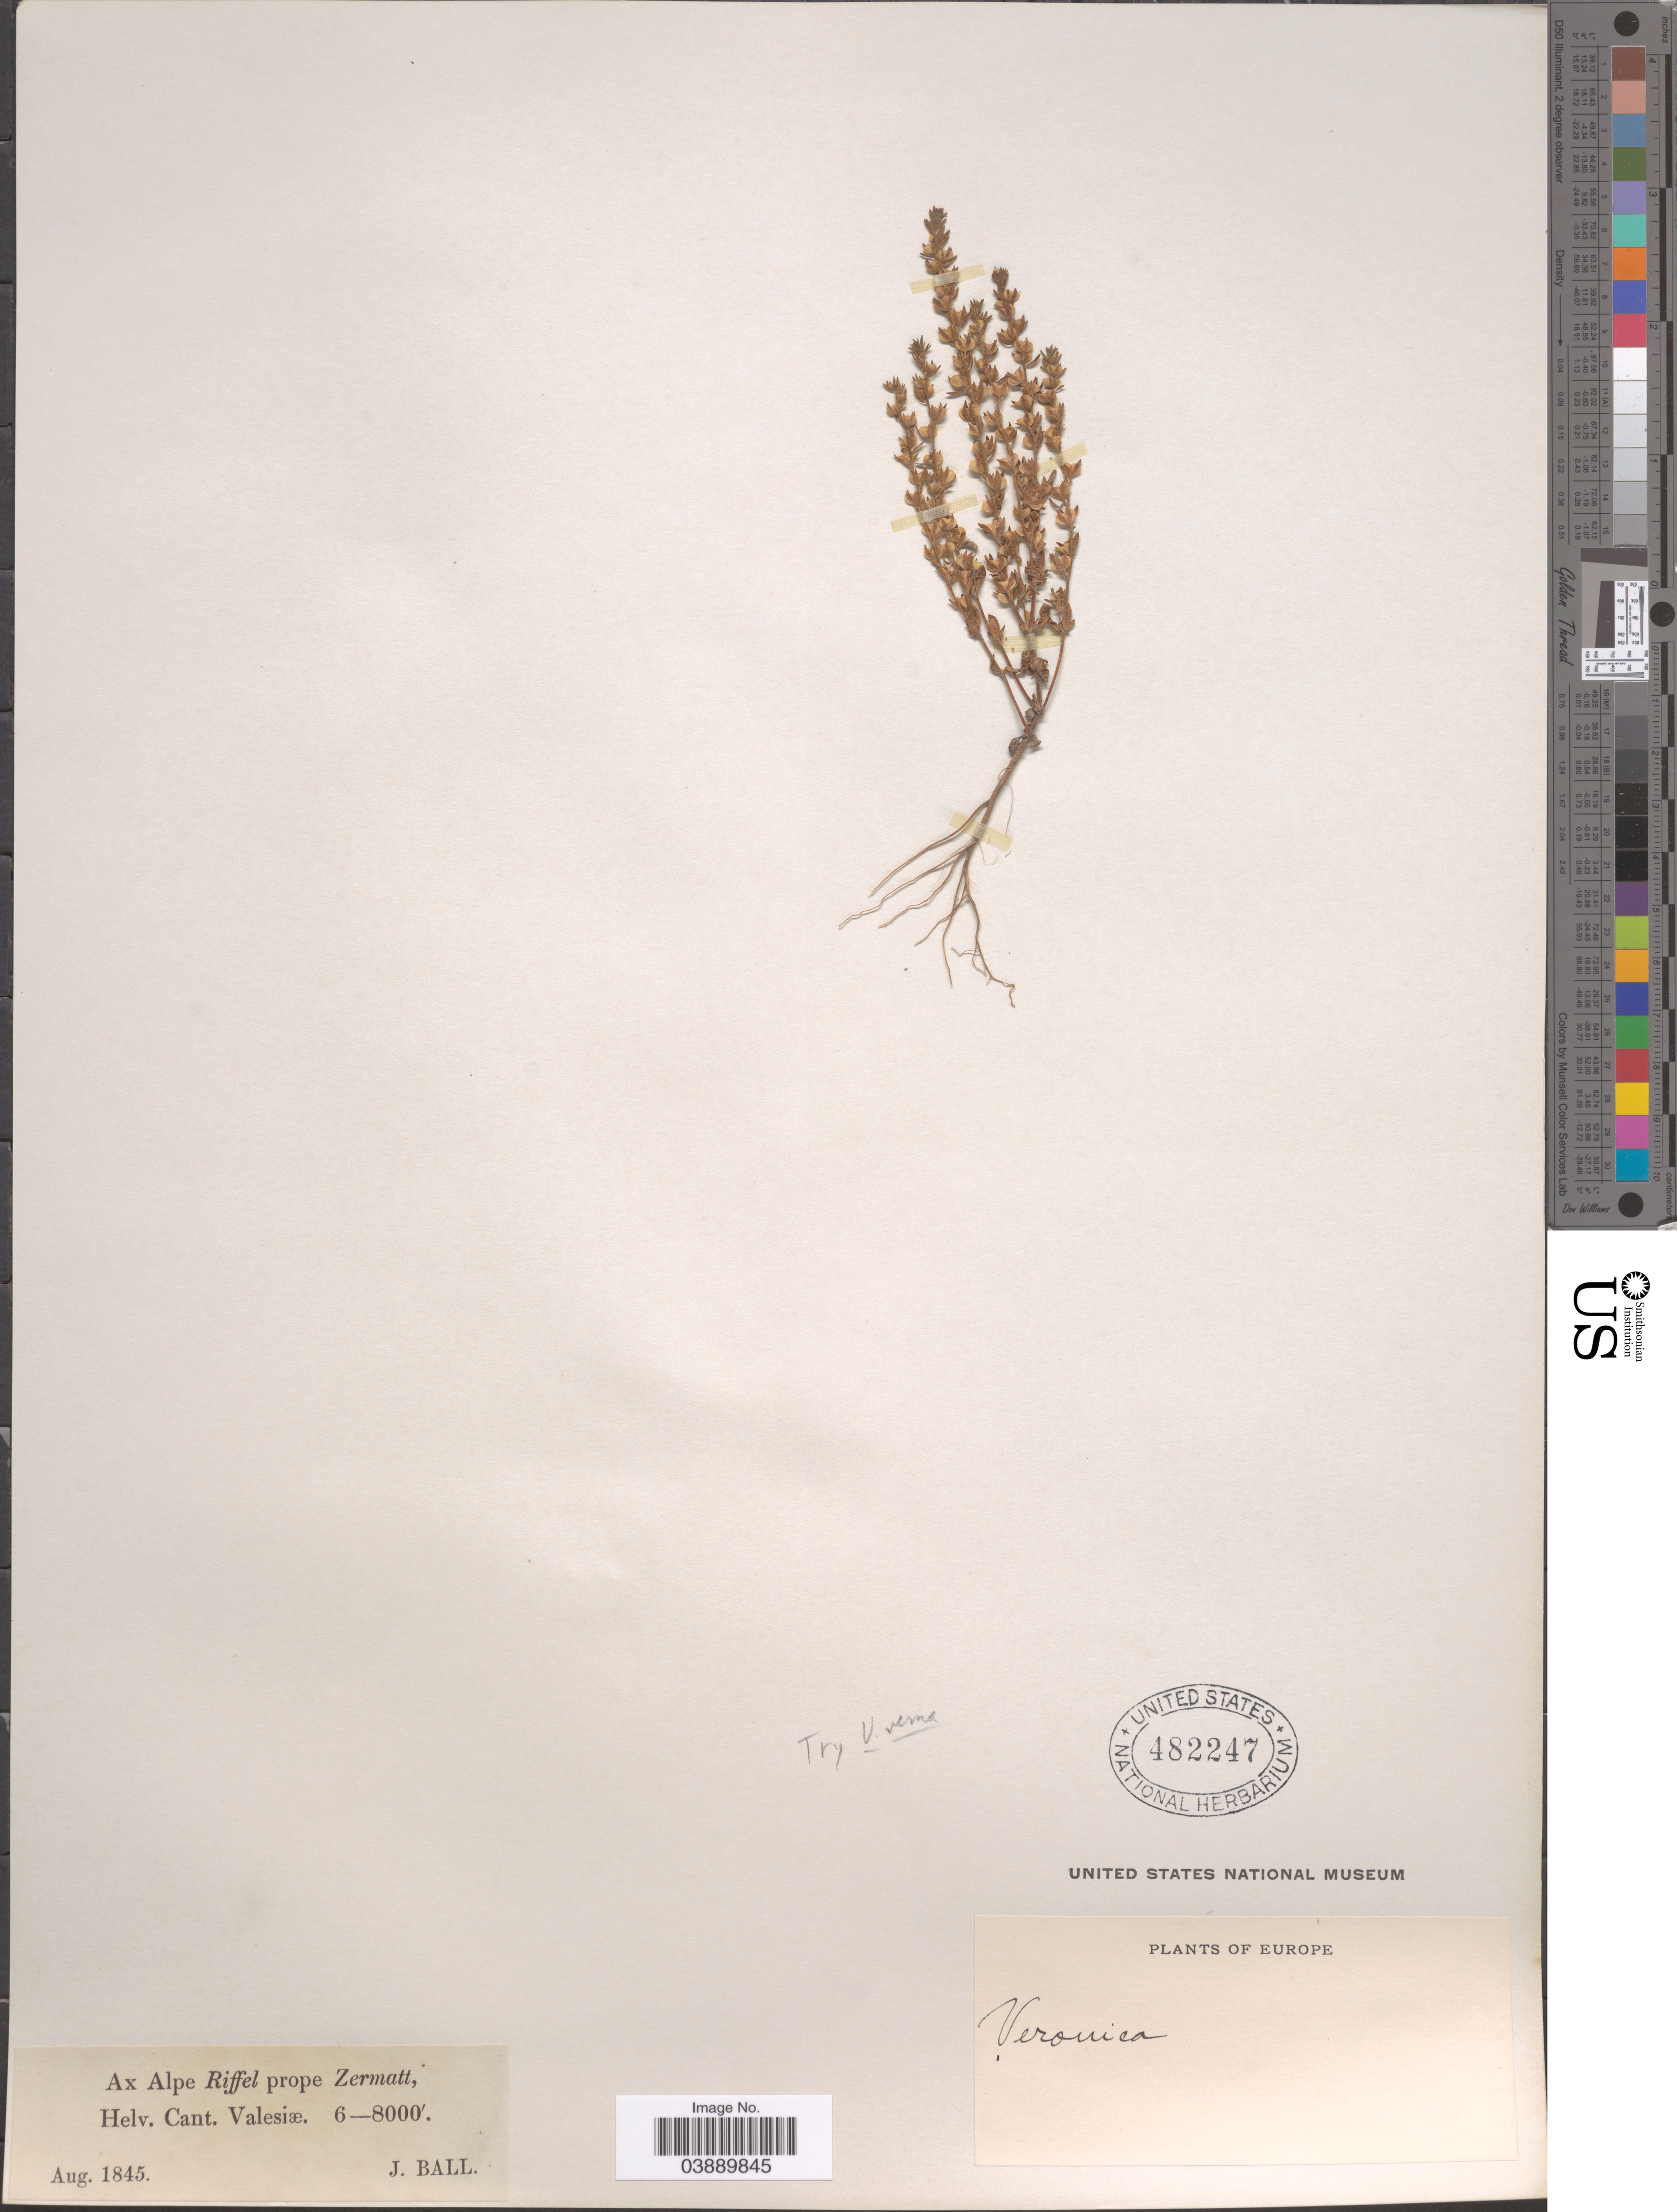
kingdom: Plantae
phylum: Tracheophyta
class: Magnoliopsida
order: Lamiales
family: Plantaginaceae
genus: Veronica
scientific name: Veronica verna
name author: L.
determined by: Albach, Dirk C.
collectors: J. Ball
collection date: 1845-08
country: Switzerland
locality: Ax Alpe Riffel prope Zermatt, Helv. Cant Valesiæ. Europe.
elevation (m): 1829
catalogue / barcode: US 482247